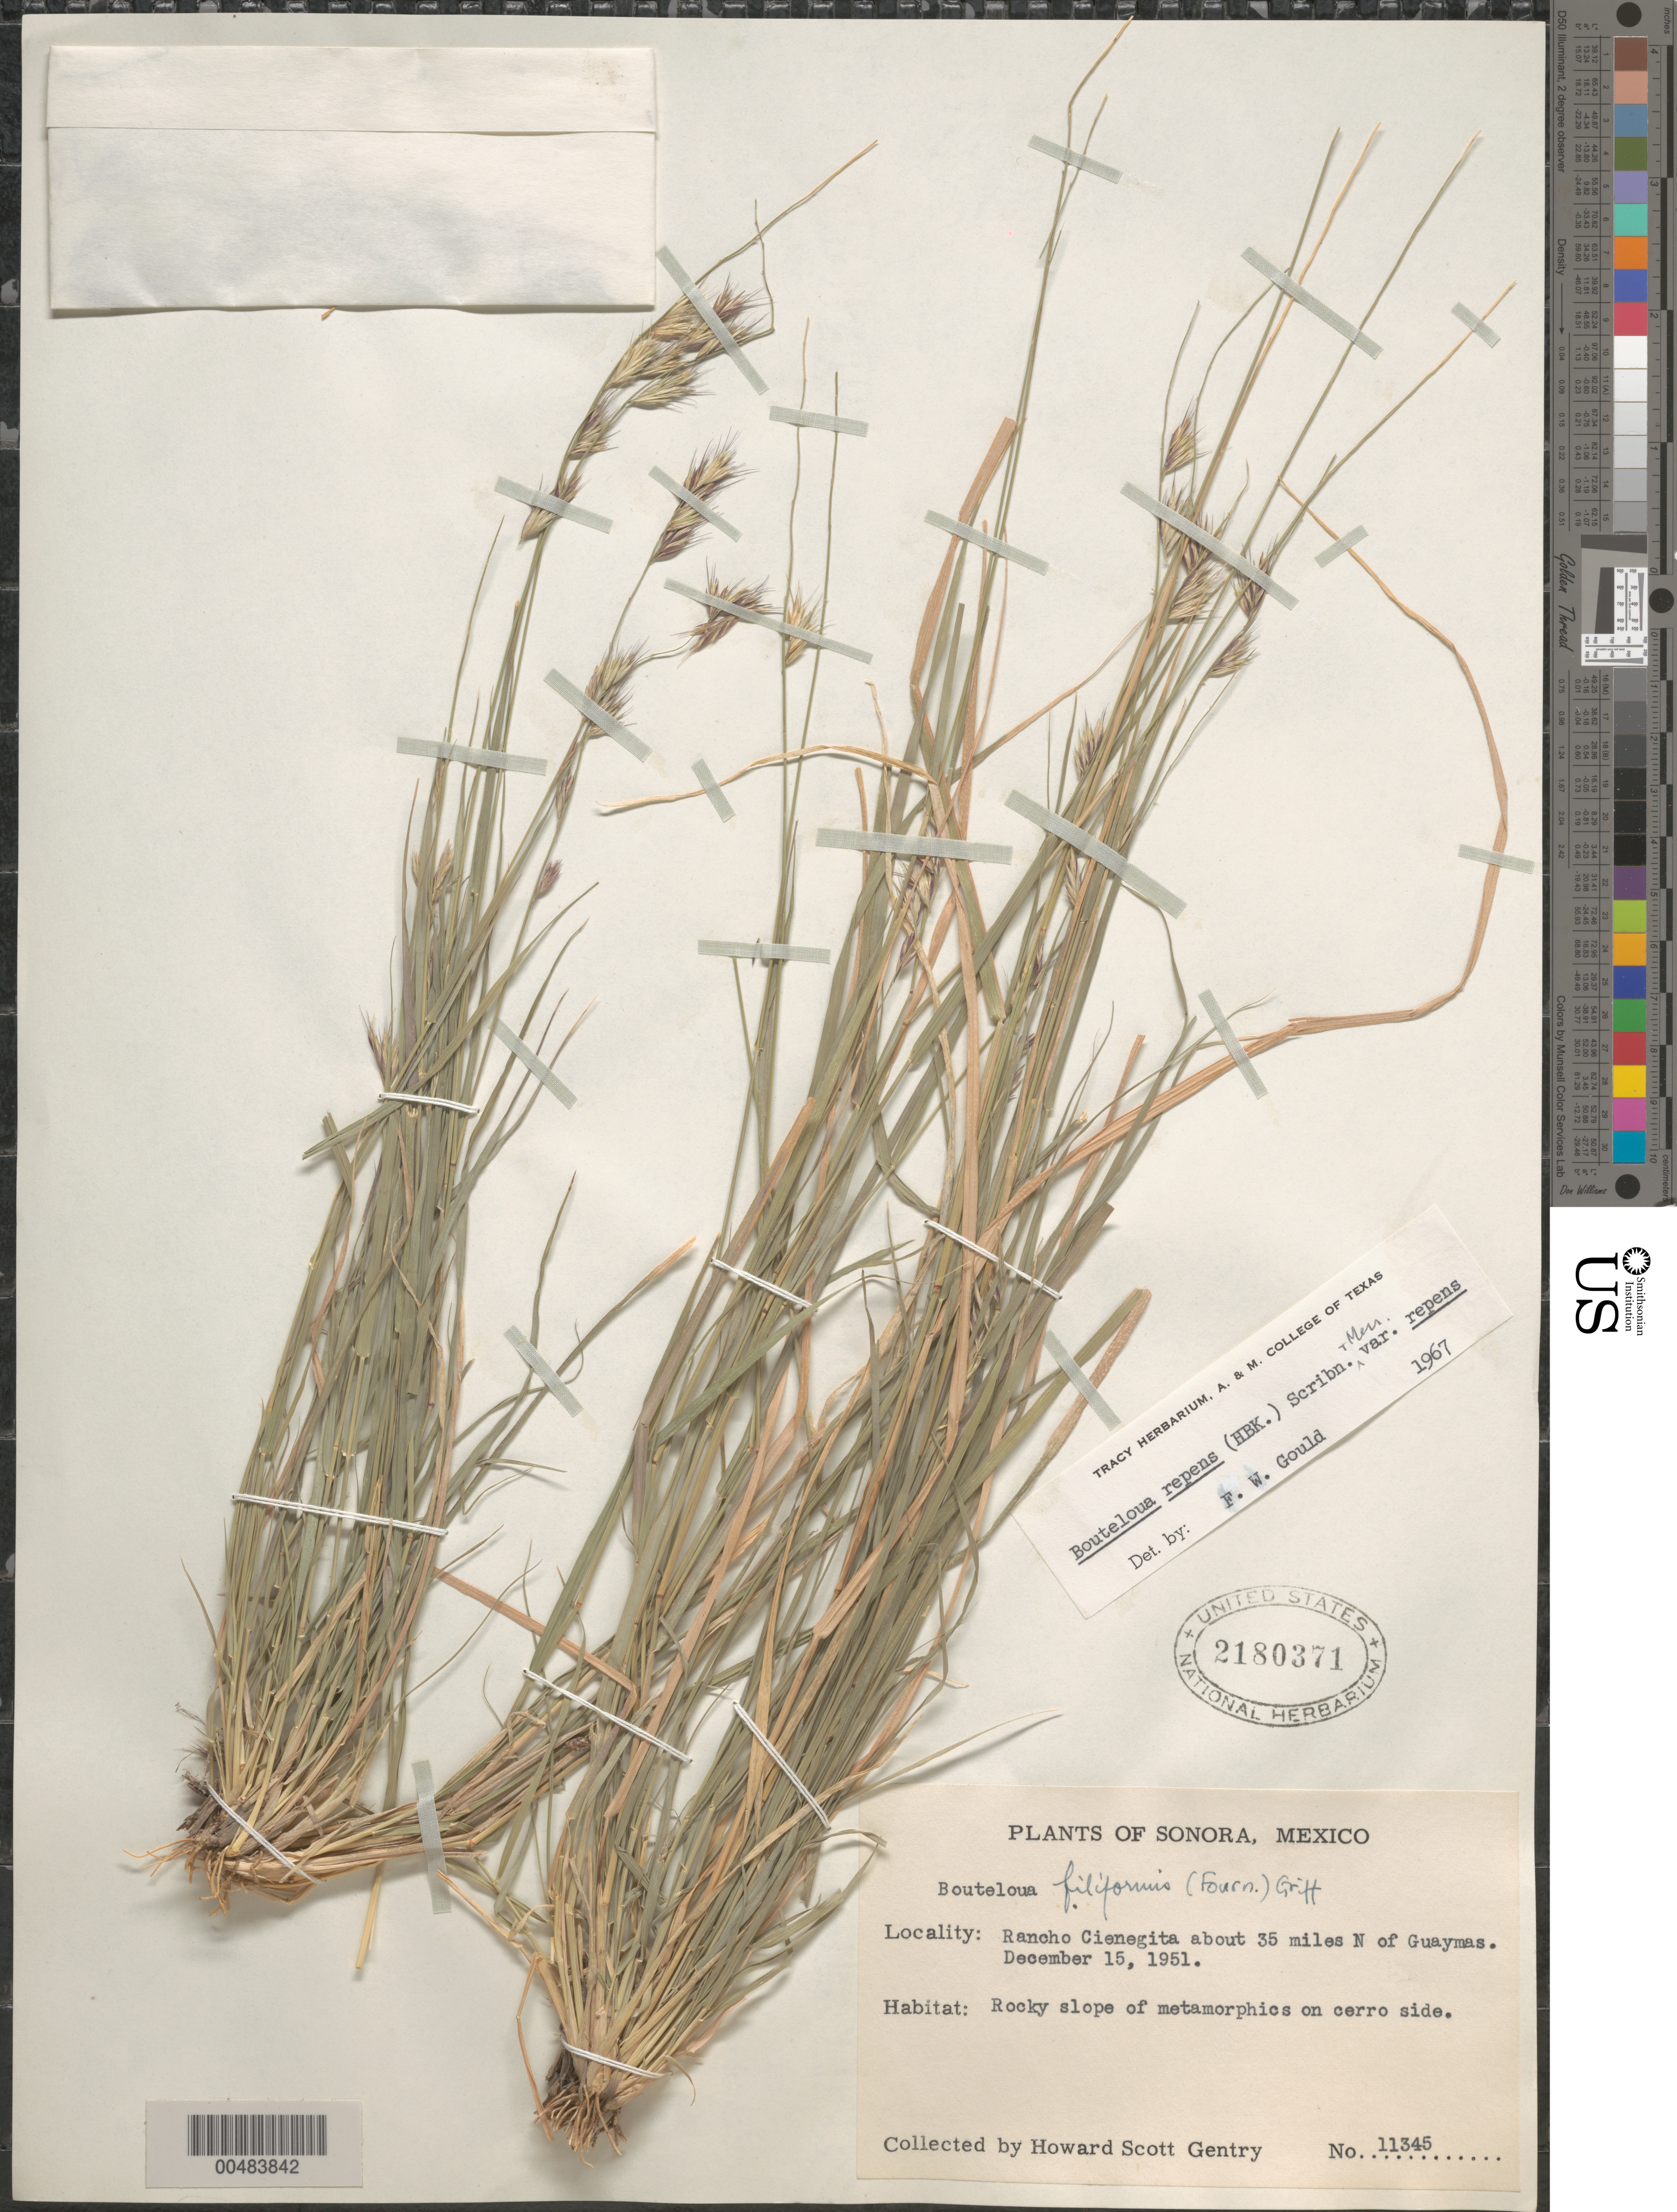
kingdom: Plantae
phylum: Tracheophyta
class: Liliopsida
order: Poales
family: Poaceae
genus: Bouteloua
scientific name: Bouteloua repens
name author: (Kunth) Scribn. & Merr.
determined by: Gould, F. W.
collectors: H. S. Gentry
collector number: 11345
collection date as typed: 15 Dec 1951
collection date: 1951-12-15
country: Mexico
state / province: Sonora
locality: Rancho Cienegita about 35 mi N of Guaymas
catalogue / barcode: US 2180371